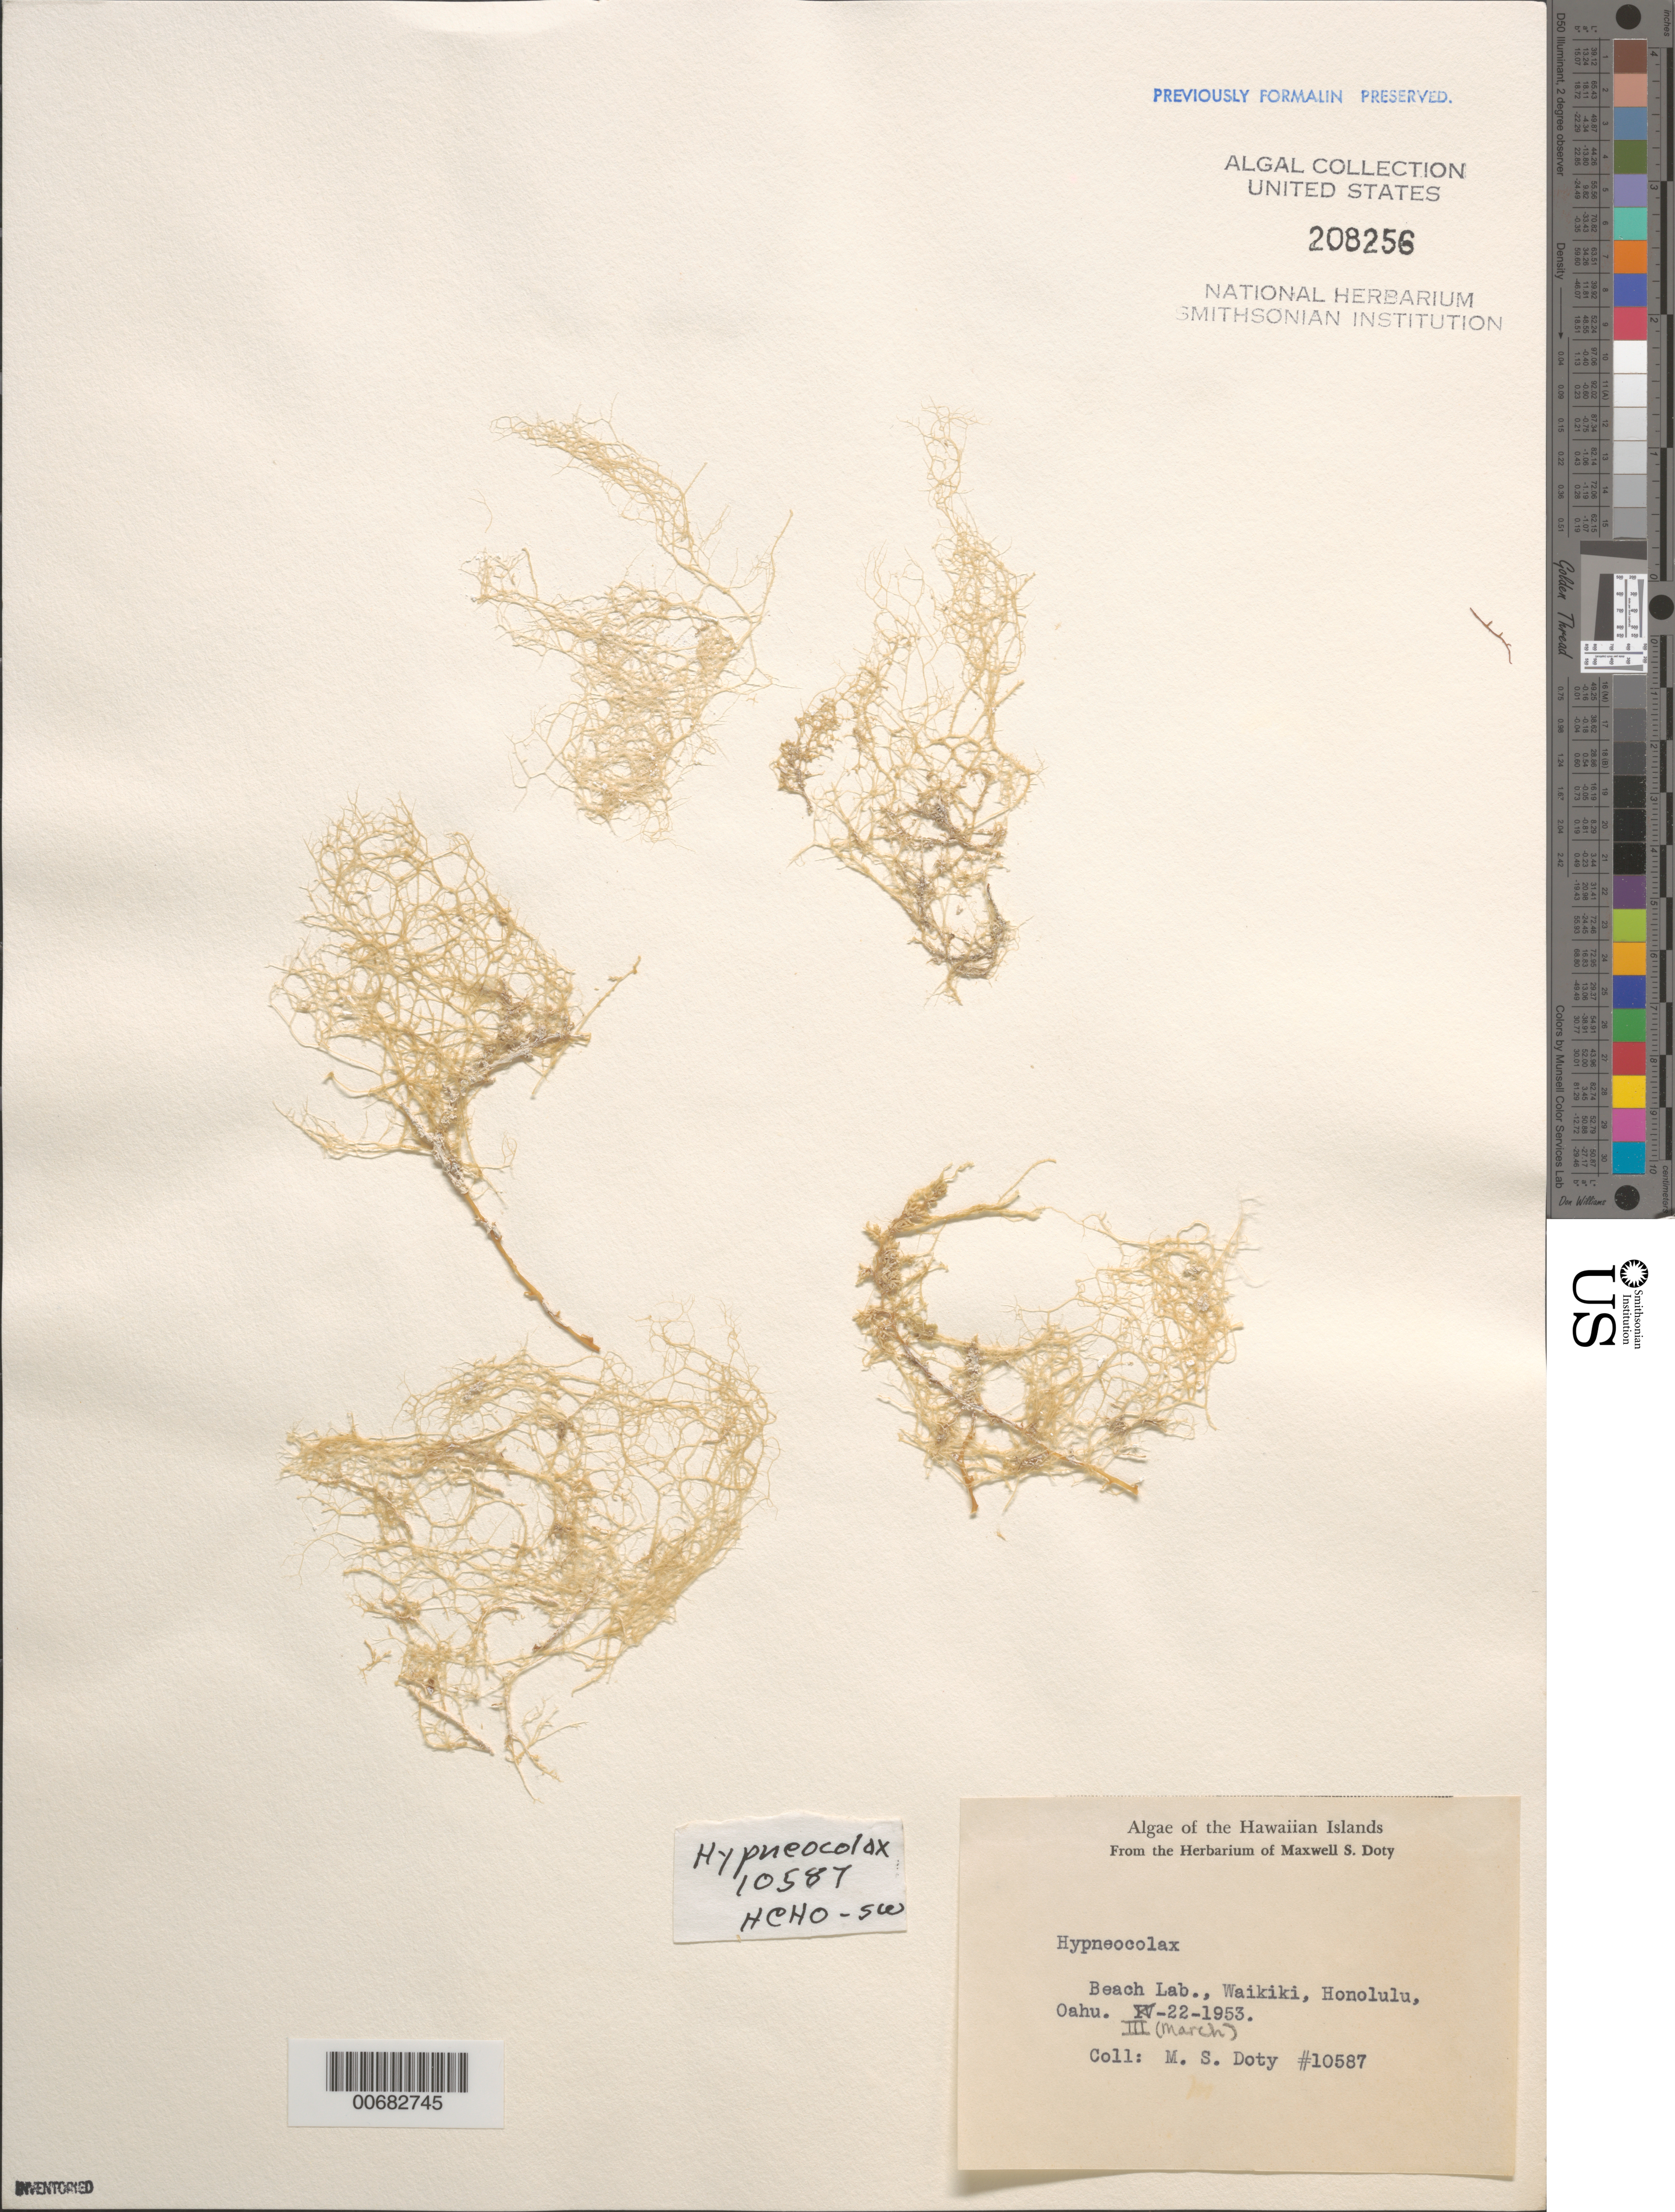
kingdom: Plantae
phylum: Rhodophyta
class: Florideophyceae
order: Gigartinales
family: Cystocloniaceae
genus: Hypneocolax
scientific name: Hypneocolax sp.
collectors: M. S. Doty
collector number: MSD 10587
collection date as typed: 22 Mar 1953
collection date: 1953-03-22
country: United States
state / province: Hawaii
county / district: Honolulu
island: Oahu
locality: Honolulu, Waikiki, Waikiki Aquarium (Waikiki Beach laboratory)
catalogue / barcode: US 208256